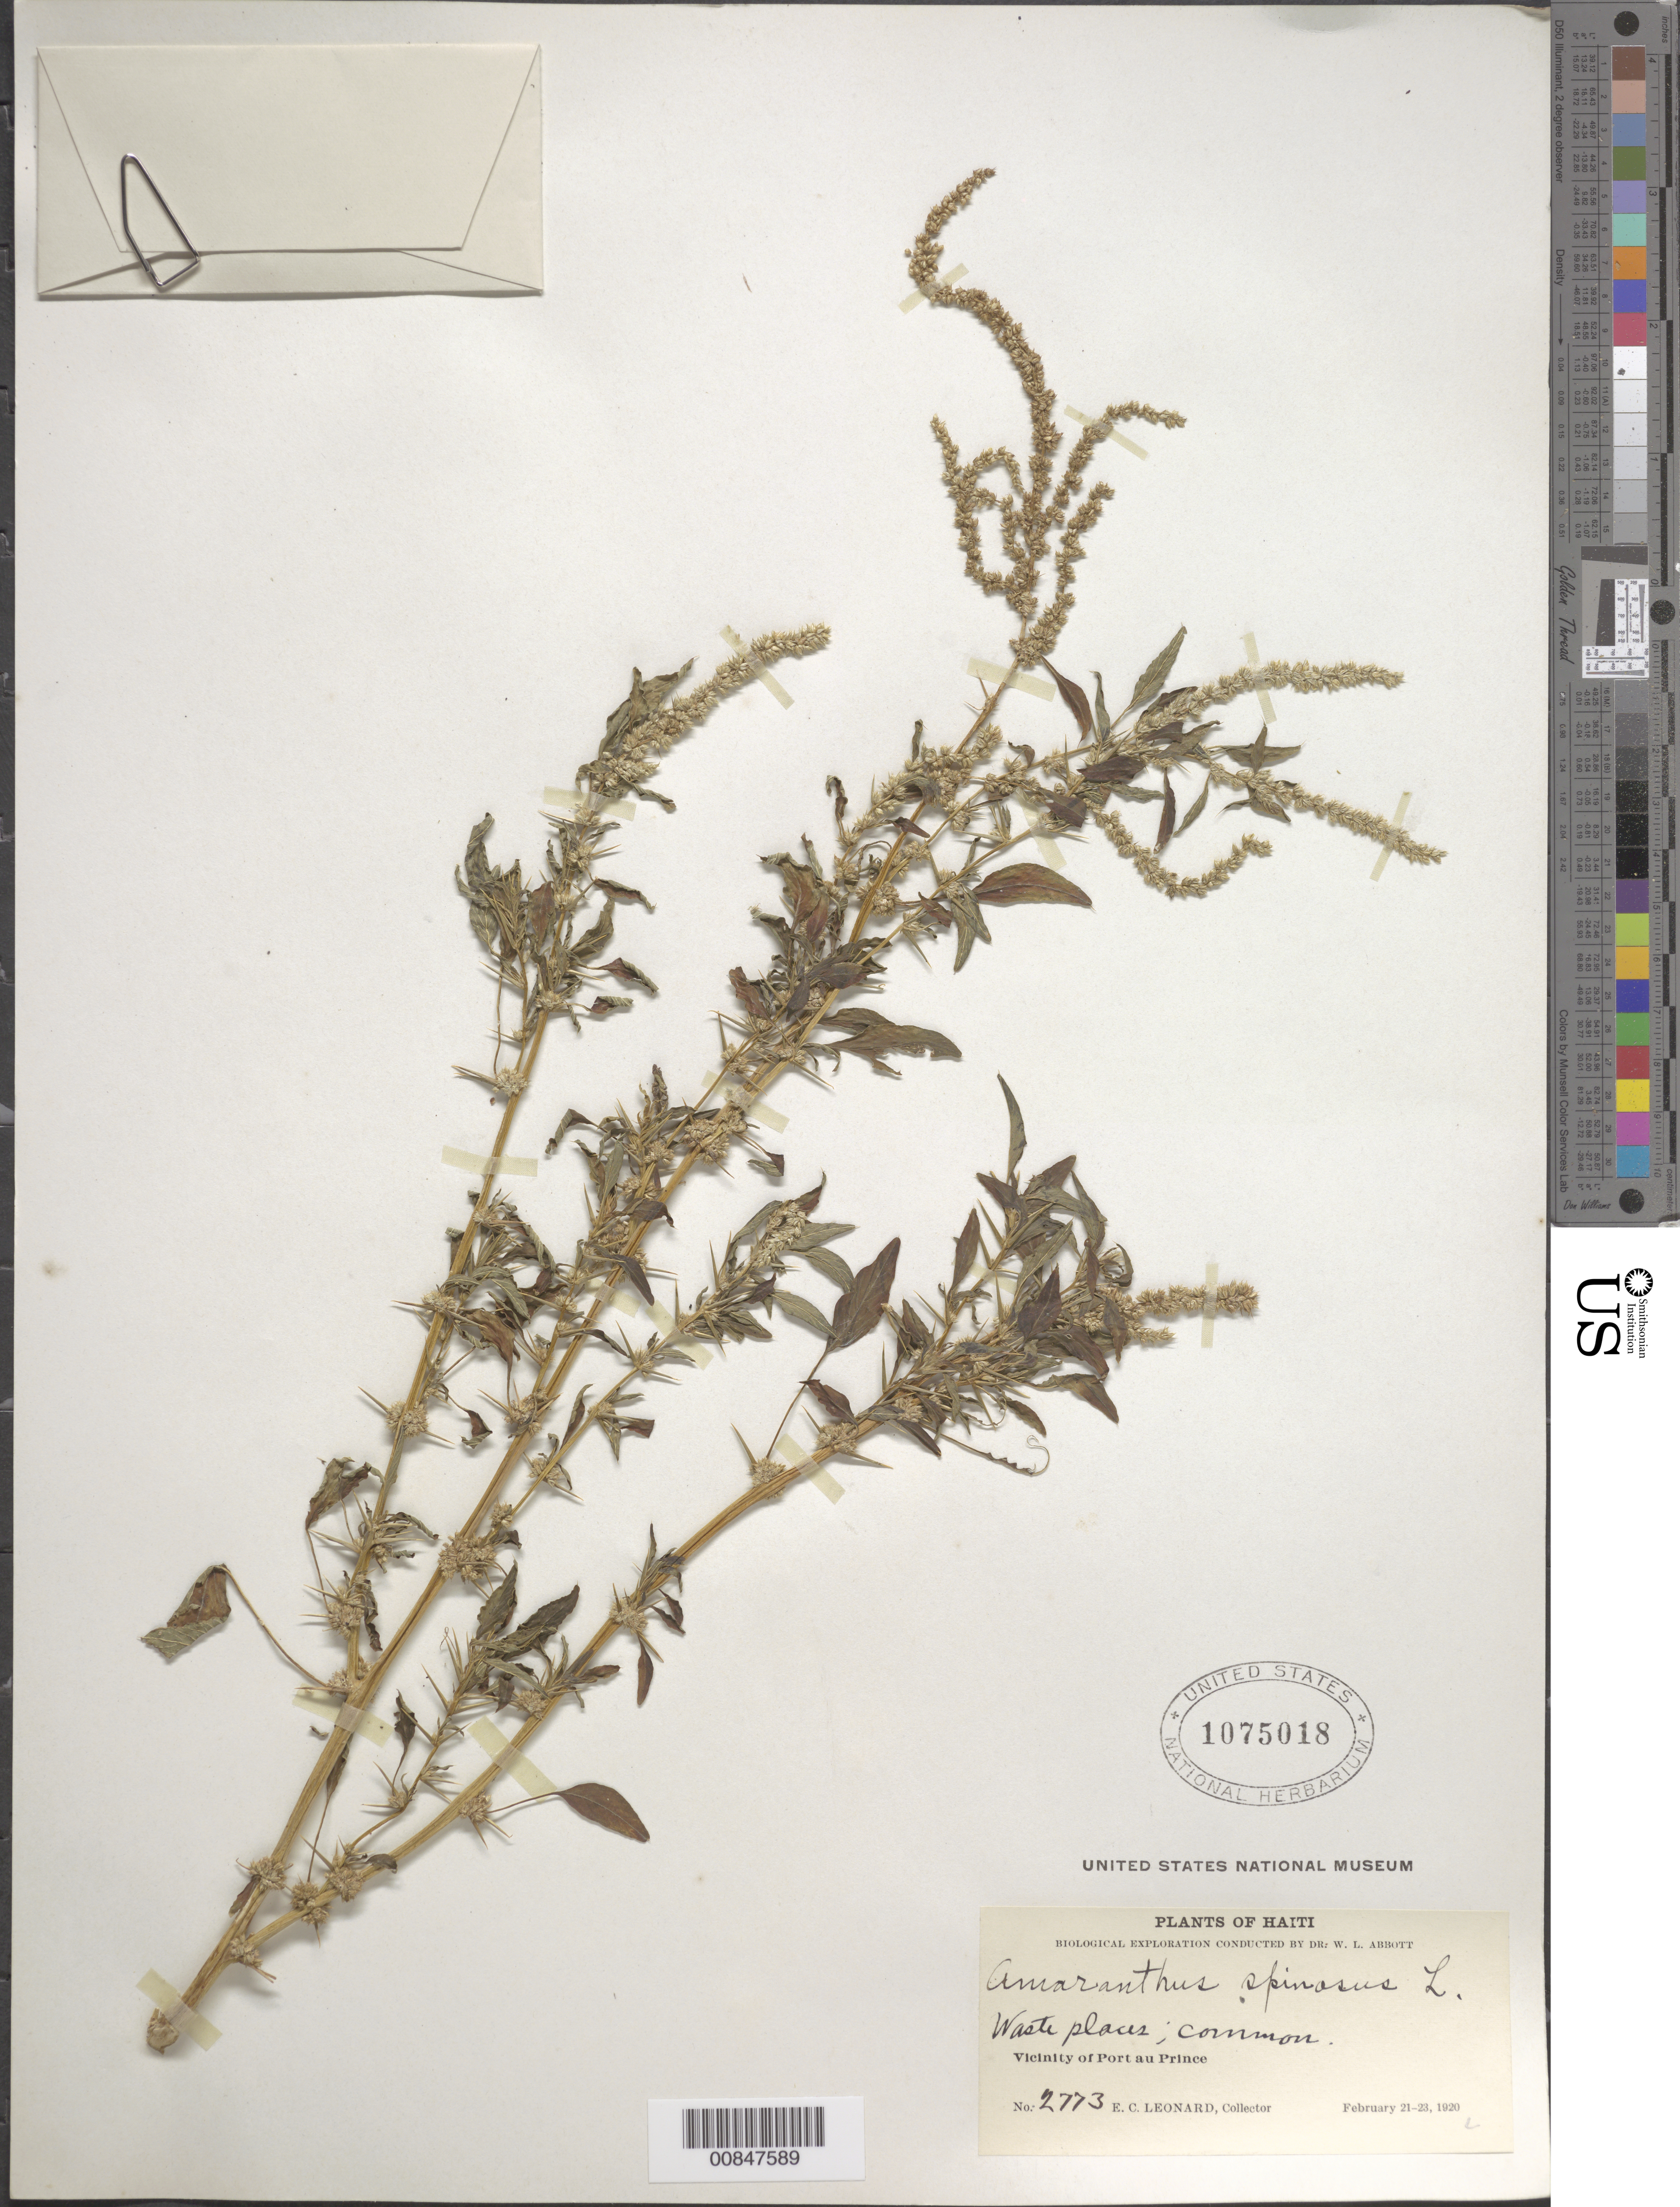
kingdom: Plantae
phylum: Tracheophyta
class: Magnoliopsida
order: Caryophyllales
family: Amaranthaceae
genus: Amaranthus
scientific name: Amaranthus spinosus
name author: L.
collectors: E. C. Leonard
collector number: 2773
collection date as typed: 21 Feb 1920 to 23 Feb 1920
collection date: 1920-02-21/1920-02-23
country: Haiti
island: Hispaniola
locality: Port au Prince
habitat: Waste places.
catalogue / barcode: US 1075018